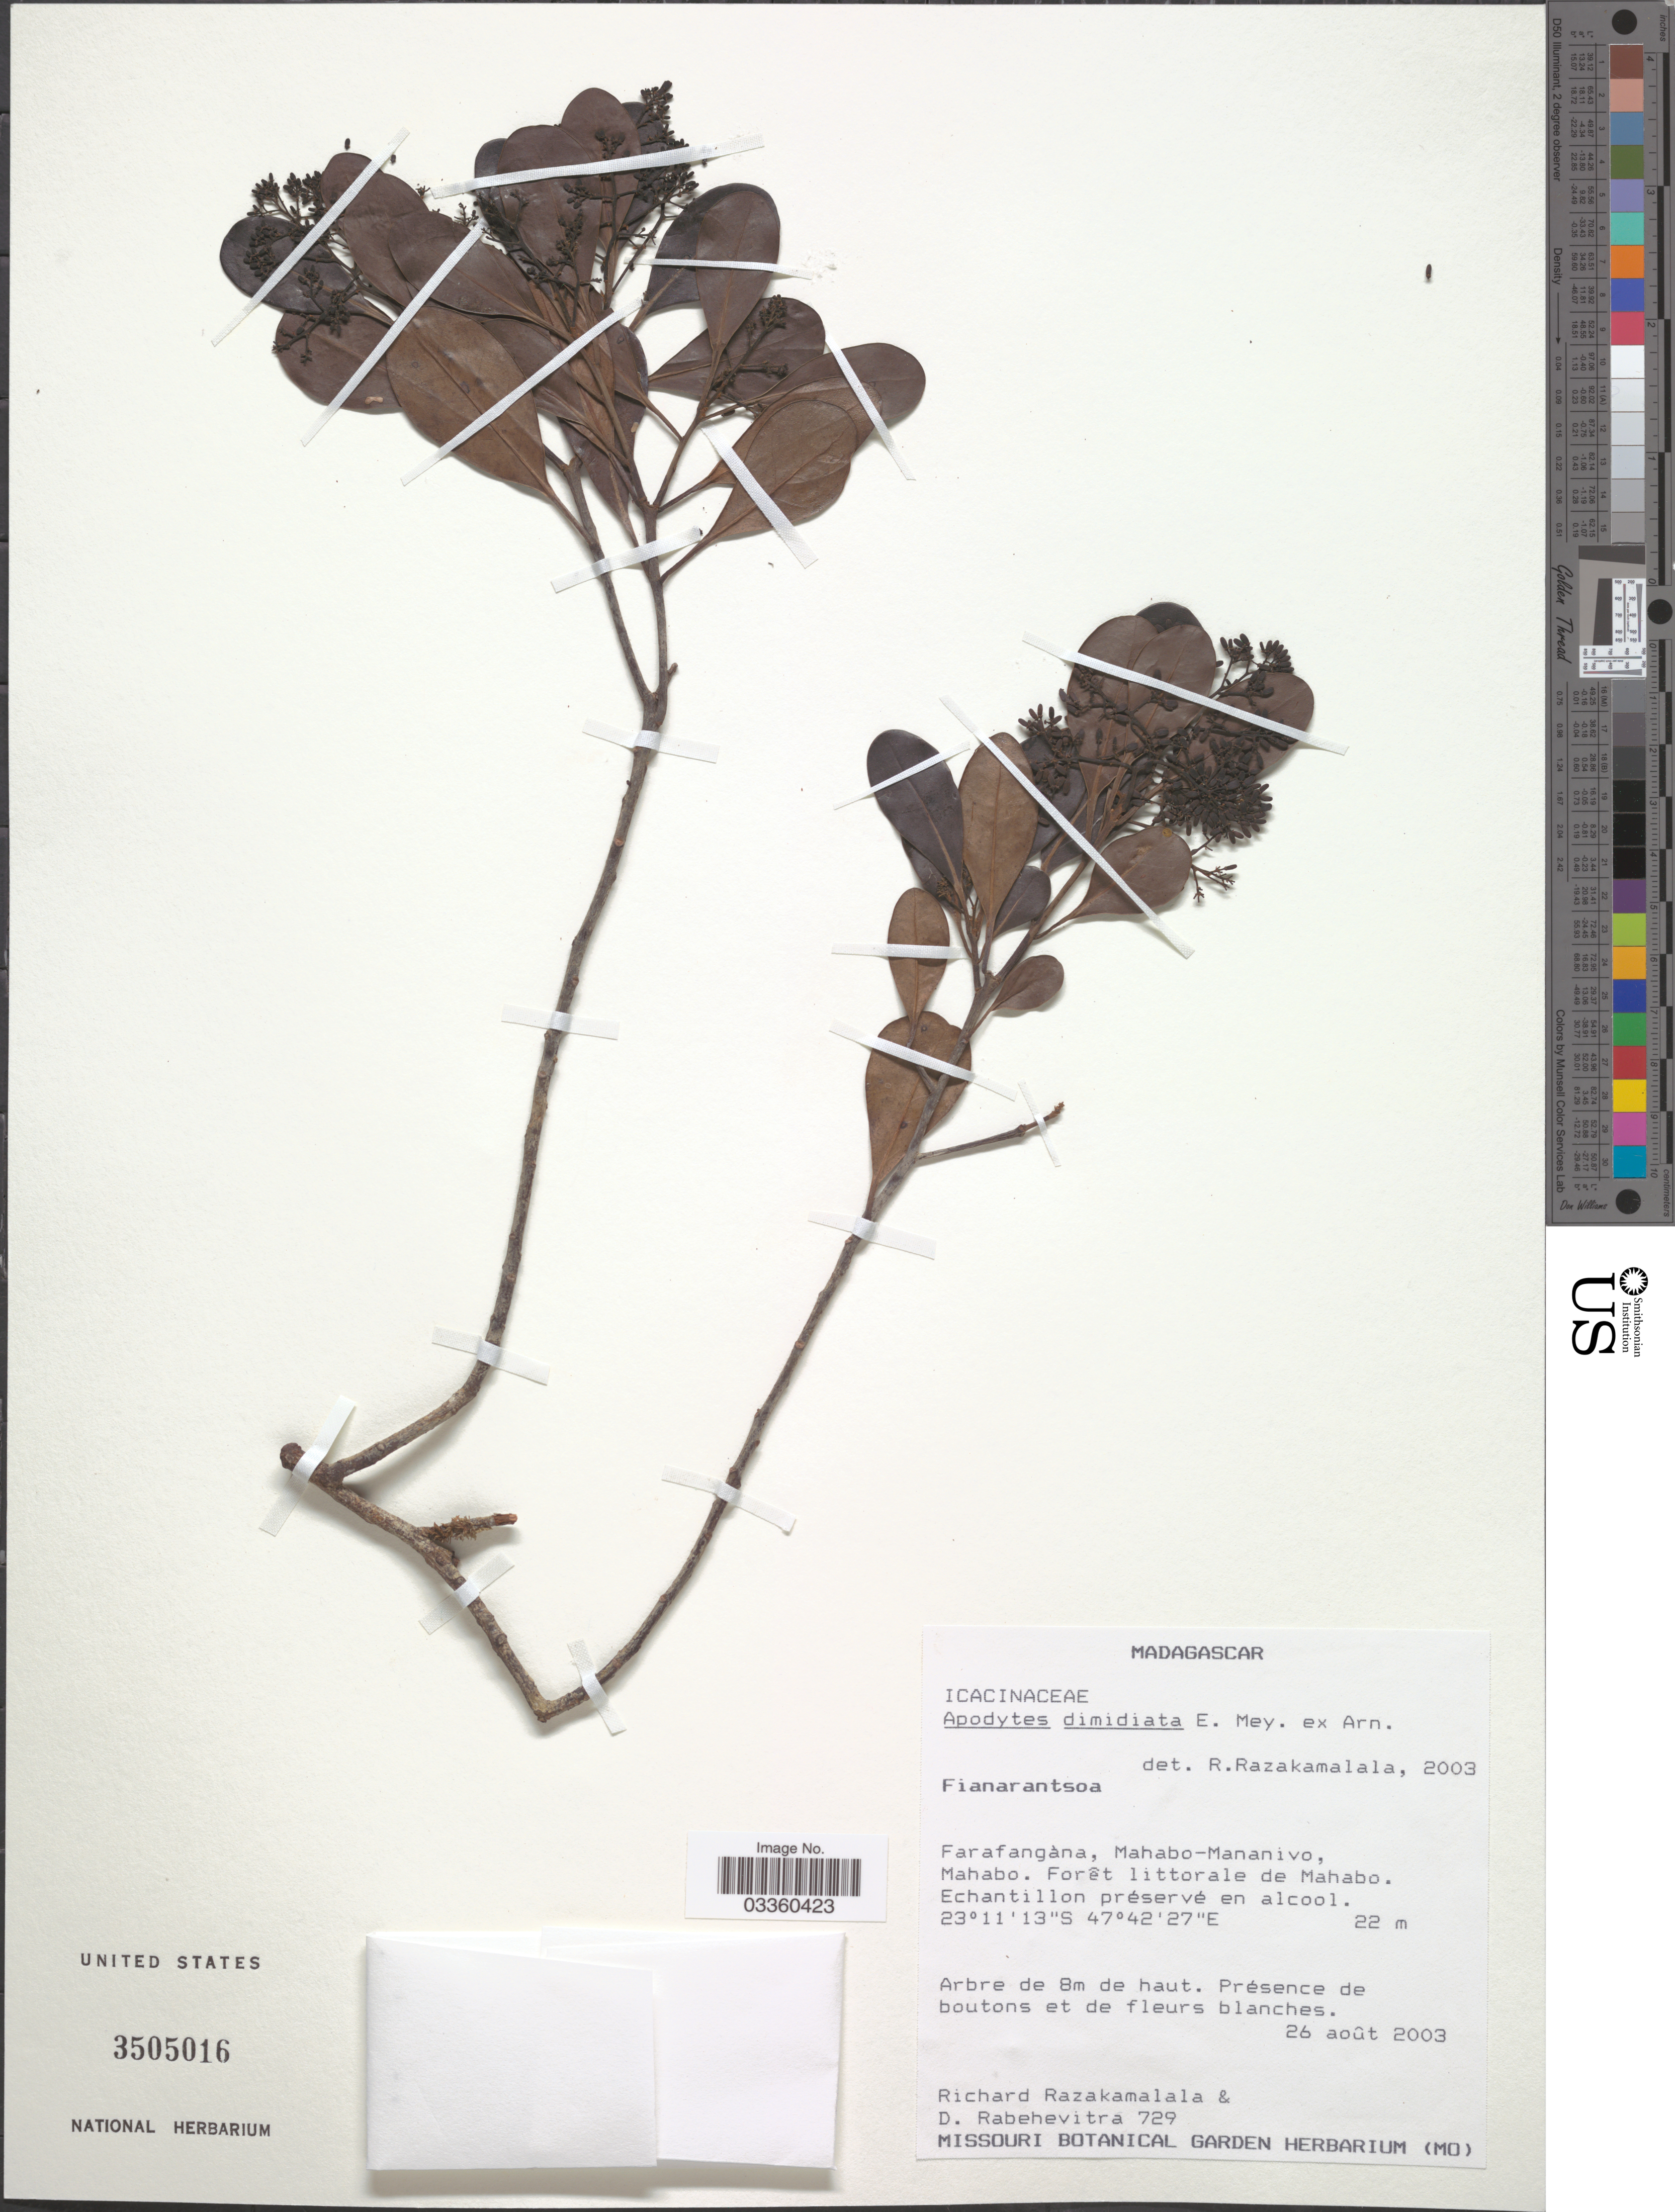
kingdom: Plantae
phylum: Tracheophyta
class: Magnoliopsida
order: Metteniusales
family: Metteniusaceae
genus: Apodytes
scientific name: Apodytes dimidiata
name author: E. Mey. ex Arn.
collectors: D. Rabehevitra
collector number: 729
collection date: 2003-08-26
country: Madagascar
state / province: Atsimo-Atsinanana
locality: Farafangàna, Mahabo-Mananivo, Mahabo. Forêt littorale de Mahabo.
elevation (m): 22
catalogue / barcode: US 3505016